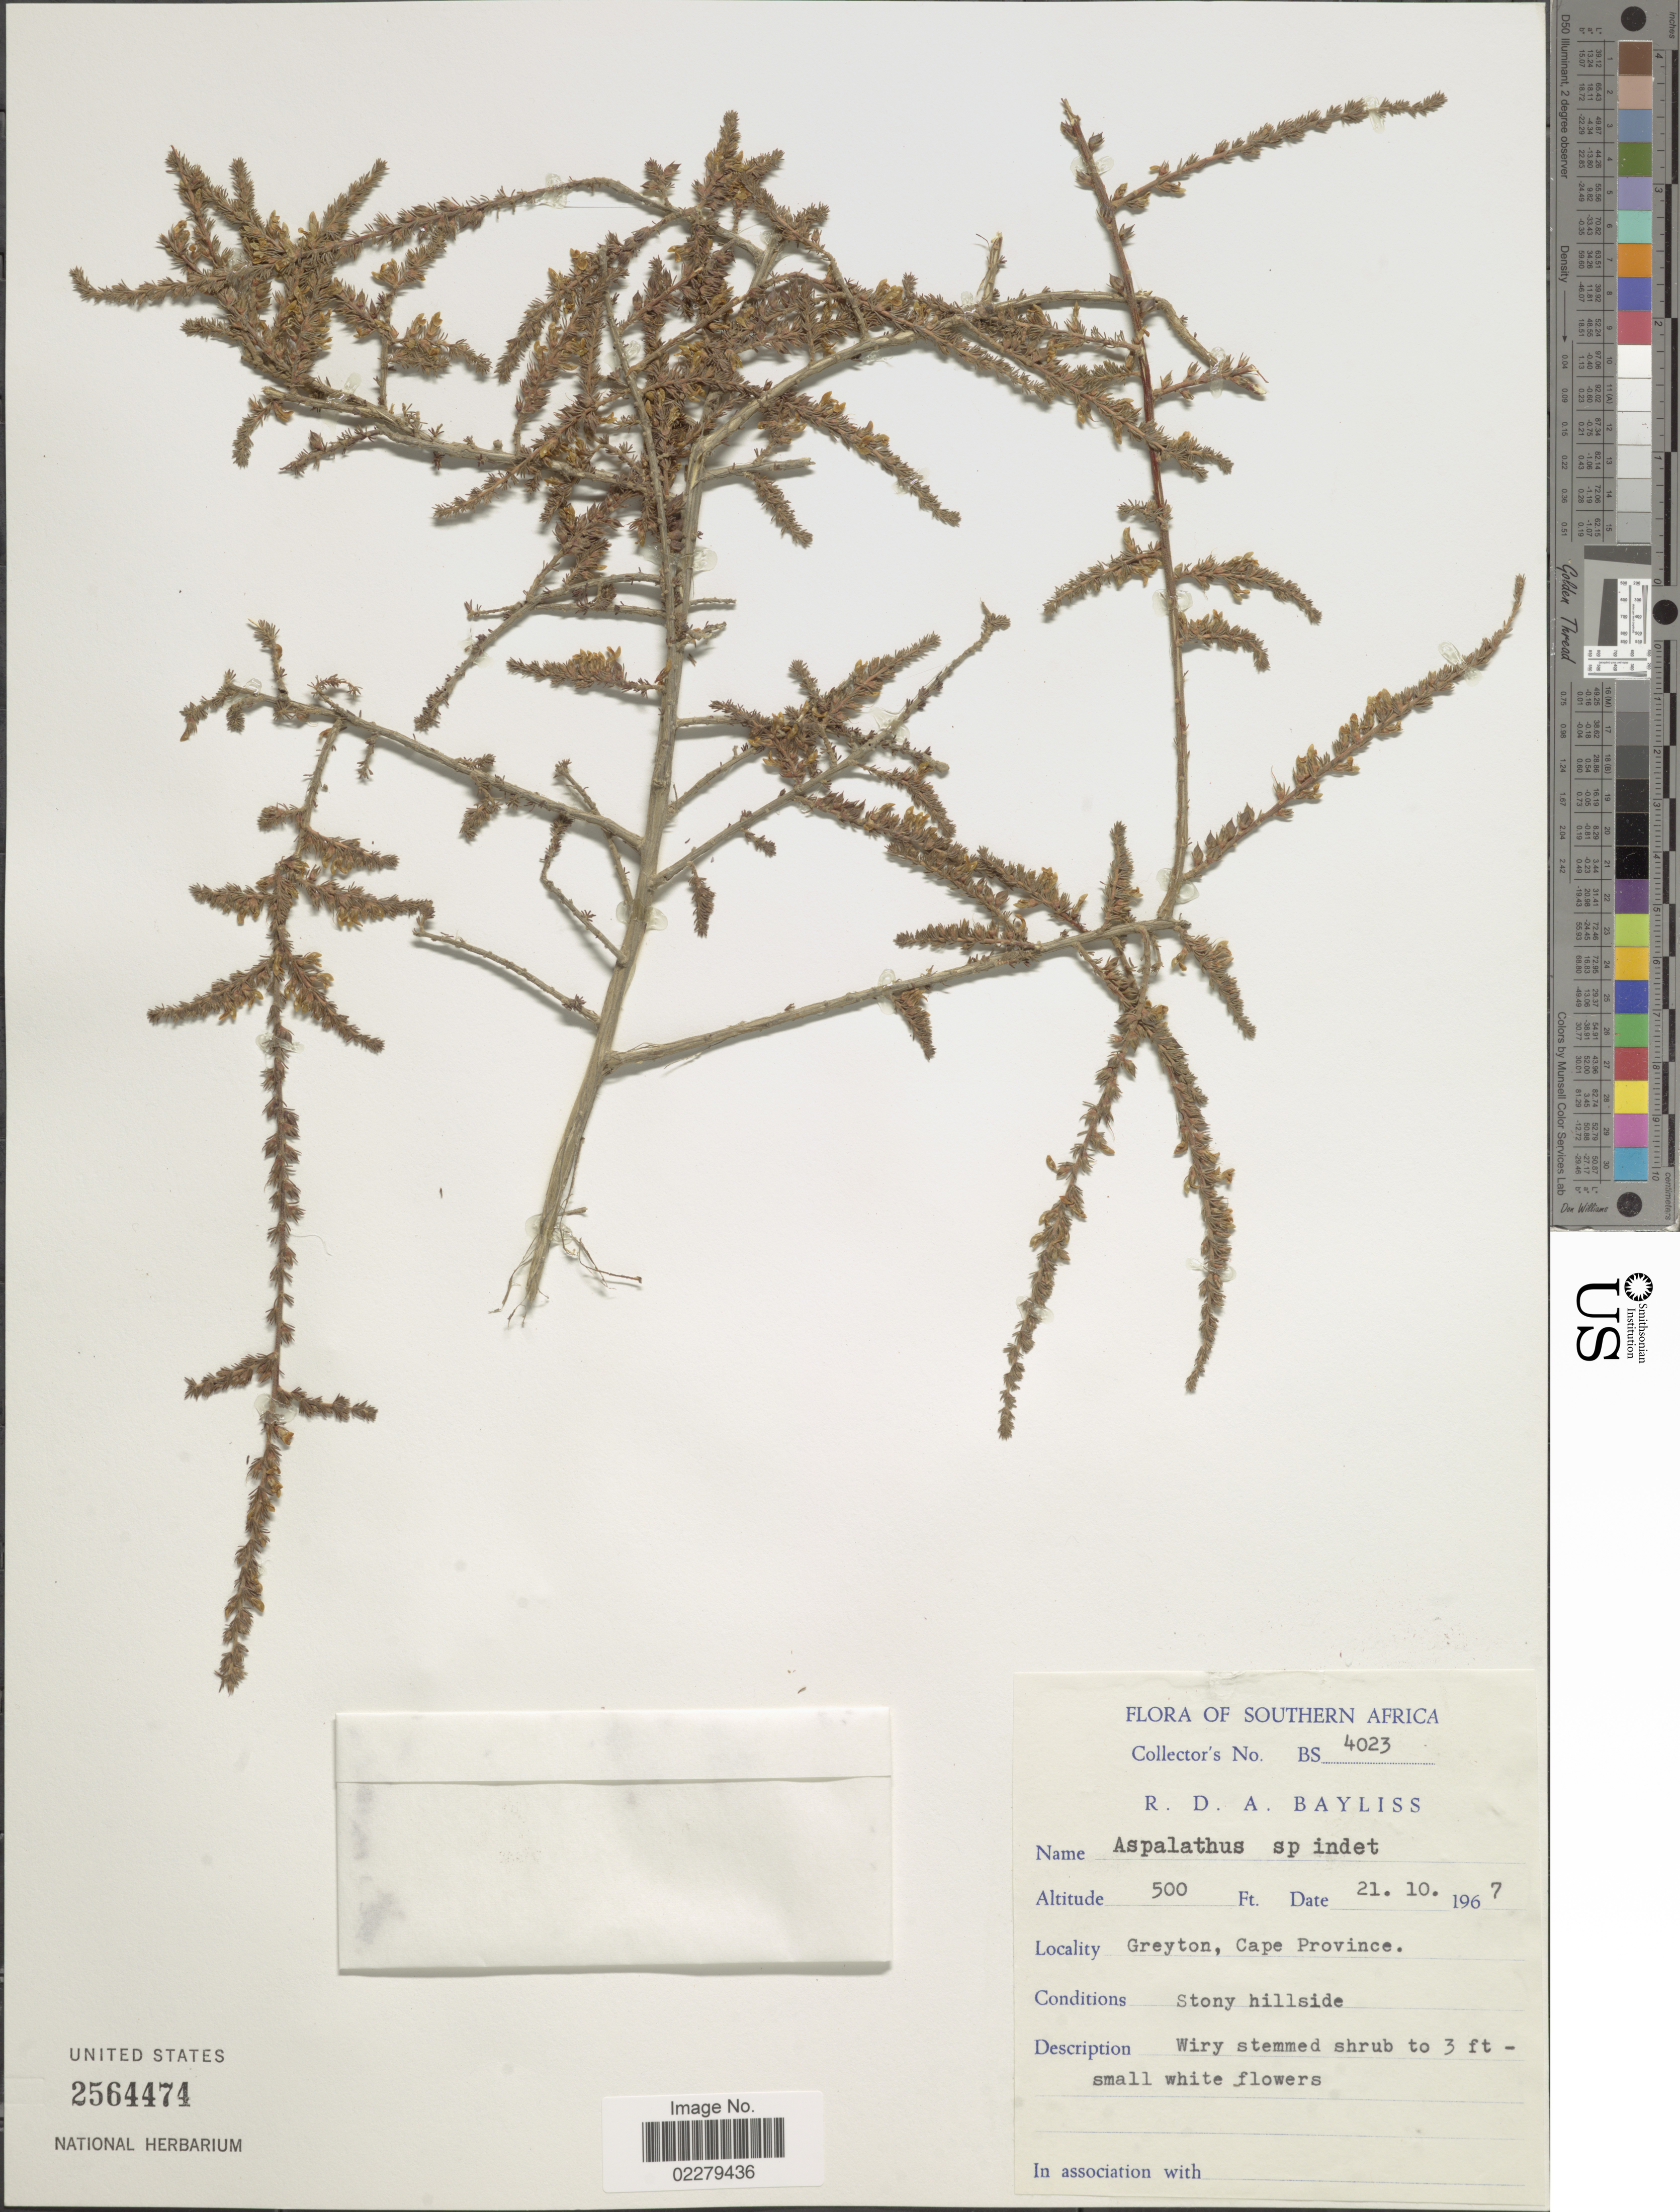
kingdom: Plantae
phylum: Tracheophyta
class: Magnoliopsida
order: Fabales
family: Fabaceae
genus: Aspalathus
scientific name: Aspalathus sp.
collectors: R. Bayliss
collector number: BS4023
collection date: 1967-10-21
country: South Africa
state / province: Western Cape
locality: Southern Africa. Greyton, Cape Province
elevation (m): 152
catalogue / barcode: US 2564474